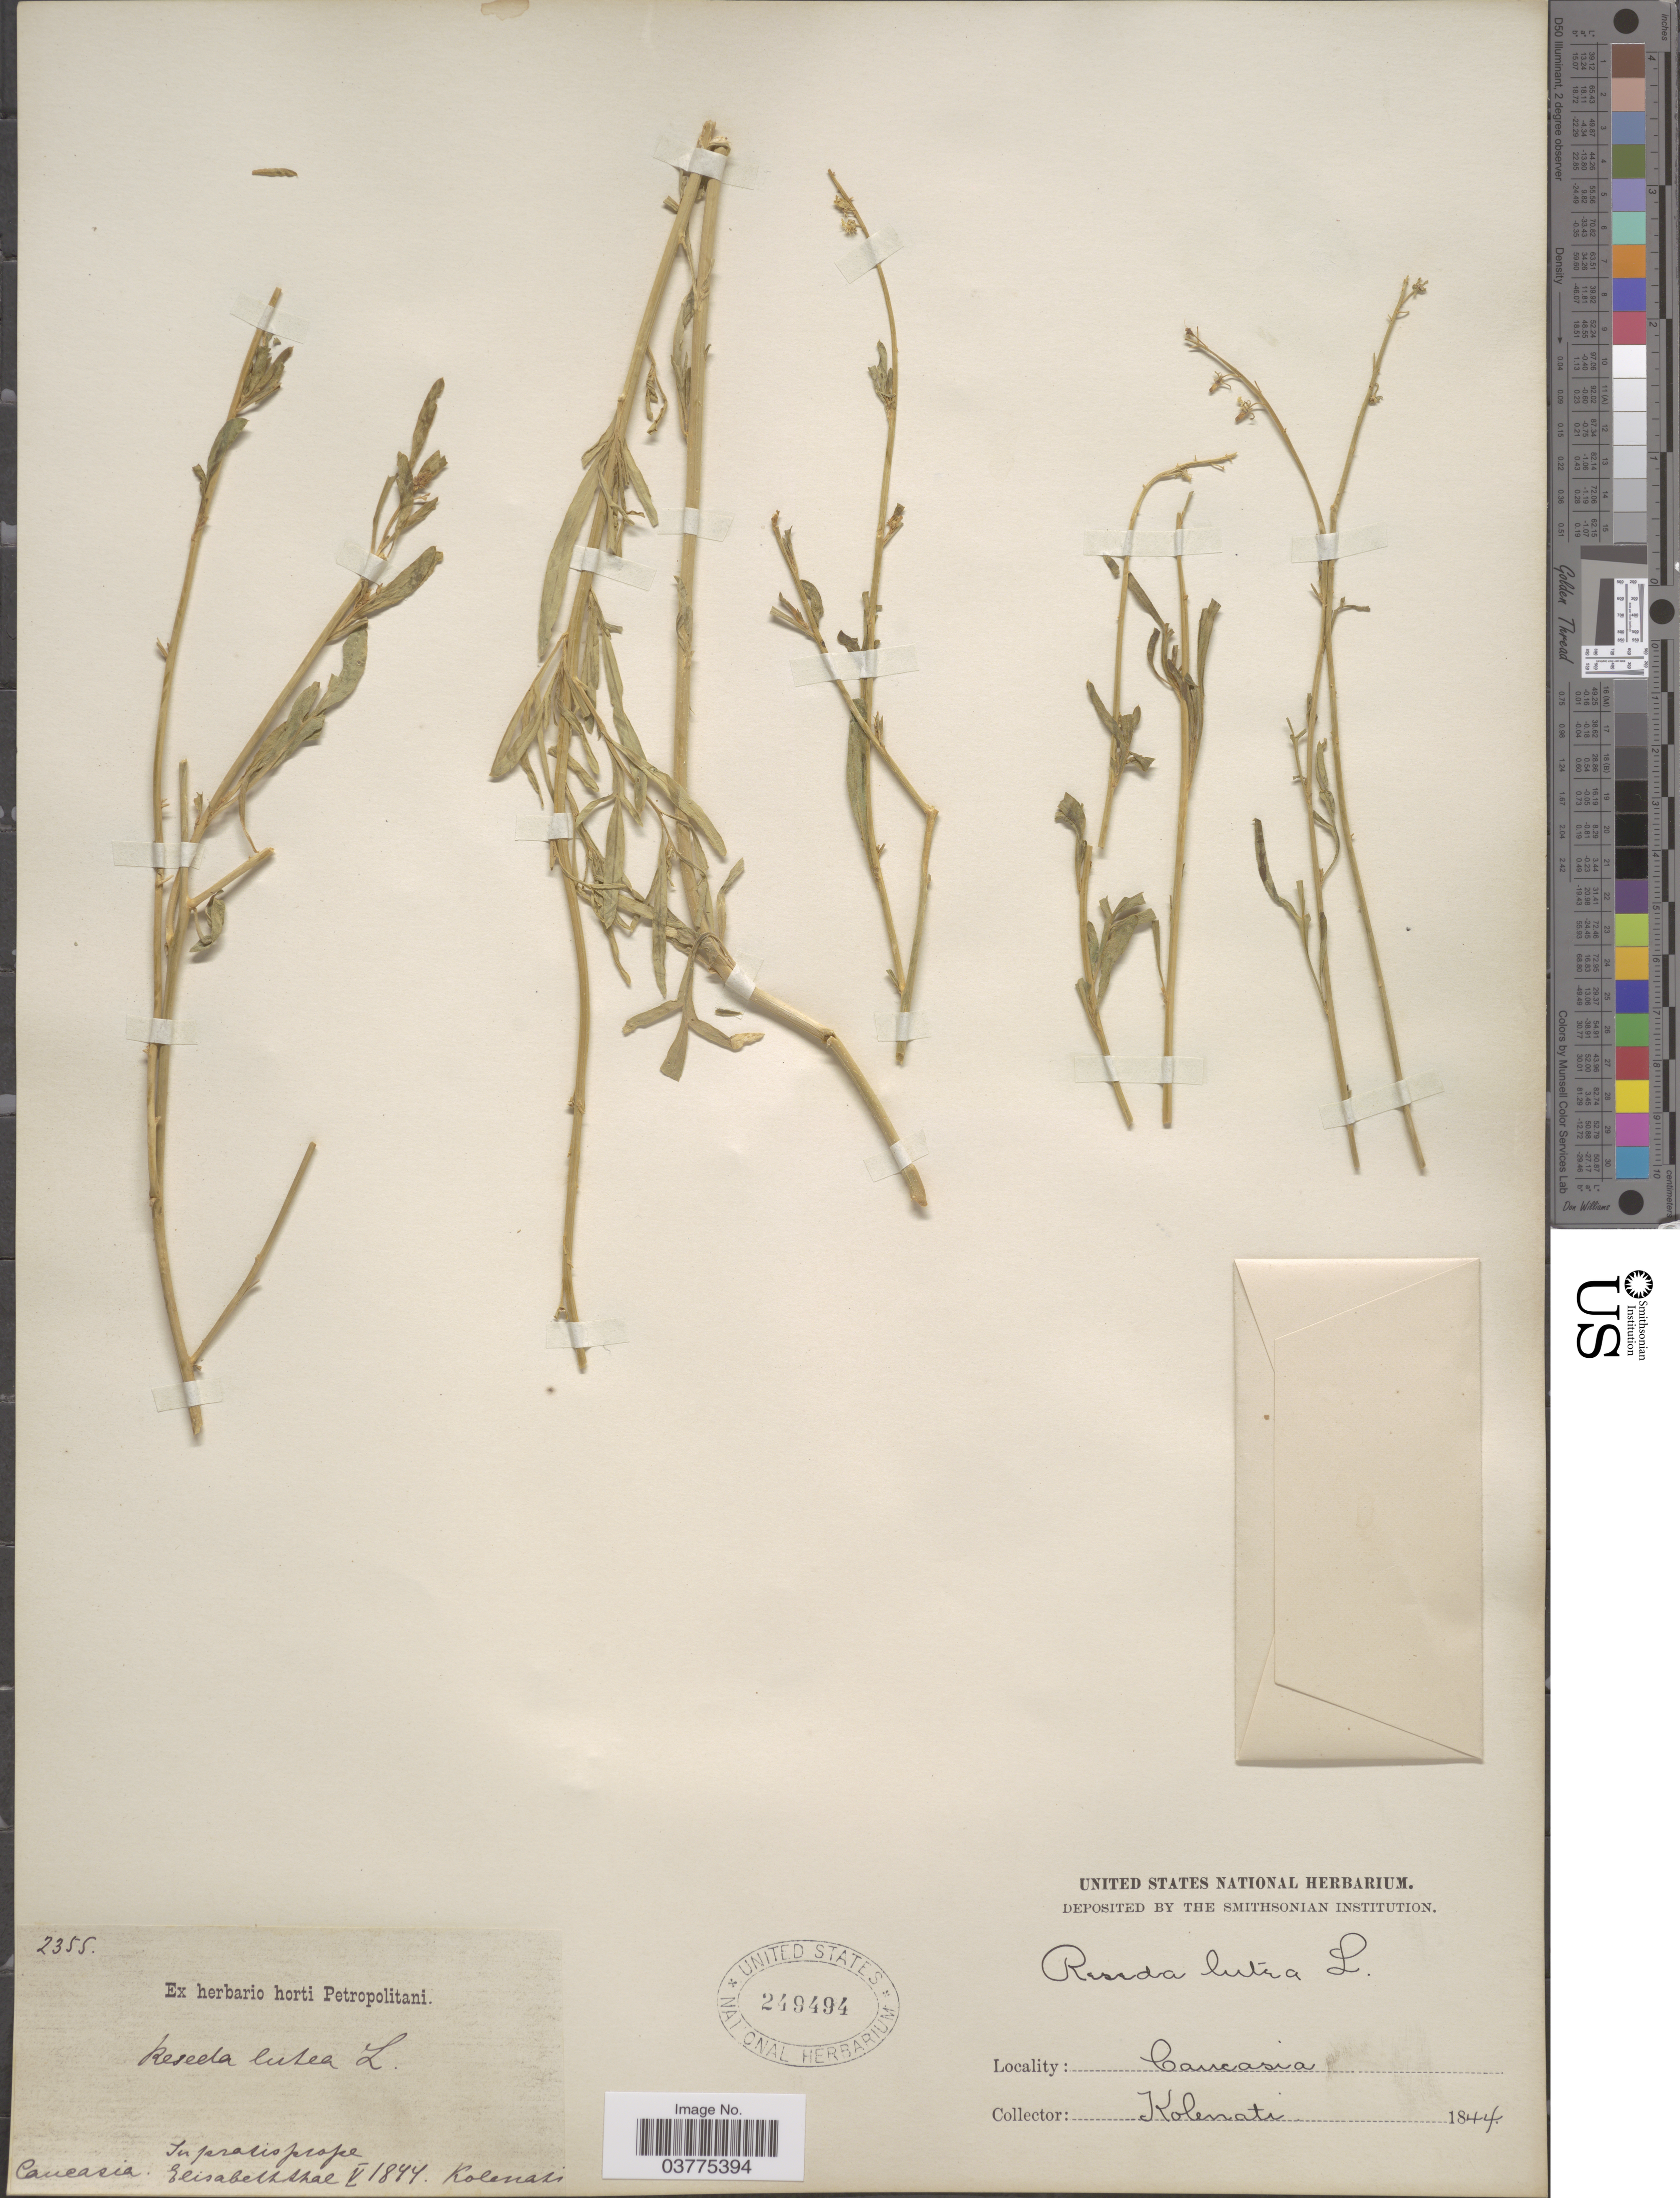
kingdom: Plantae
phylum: Tracheophyta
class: Magnoliopsida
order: Brassicales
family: Resedaceae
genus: Reseda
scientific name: Reseda lutea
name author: L.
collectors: Kolenati, --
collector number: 2355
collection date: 1844-05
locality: Caucasia. In pratis prope Elisabeththal.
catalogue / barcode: US 249494